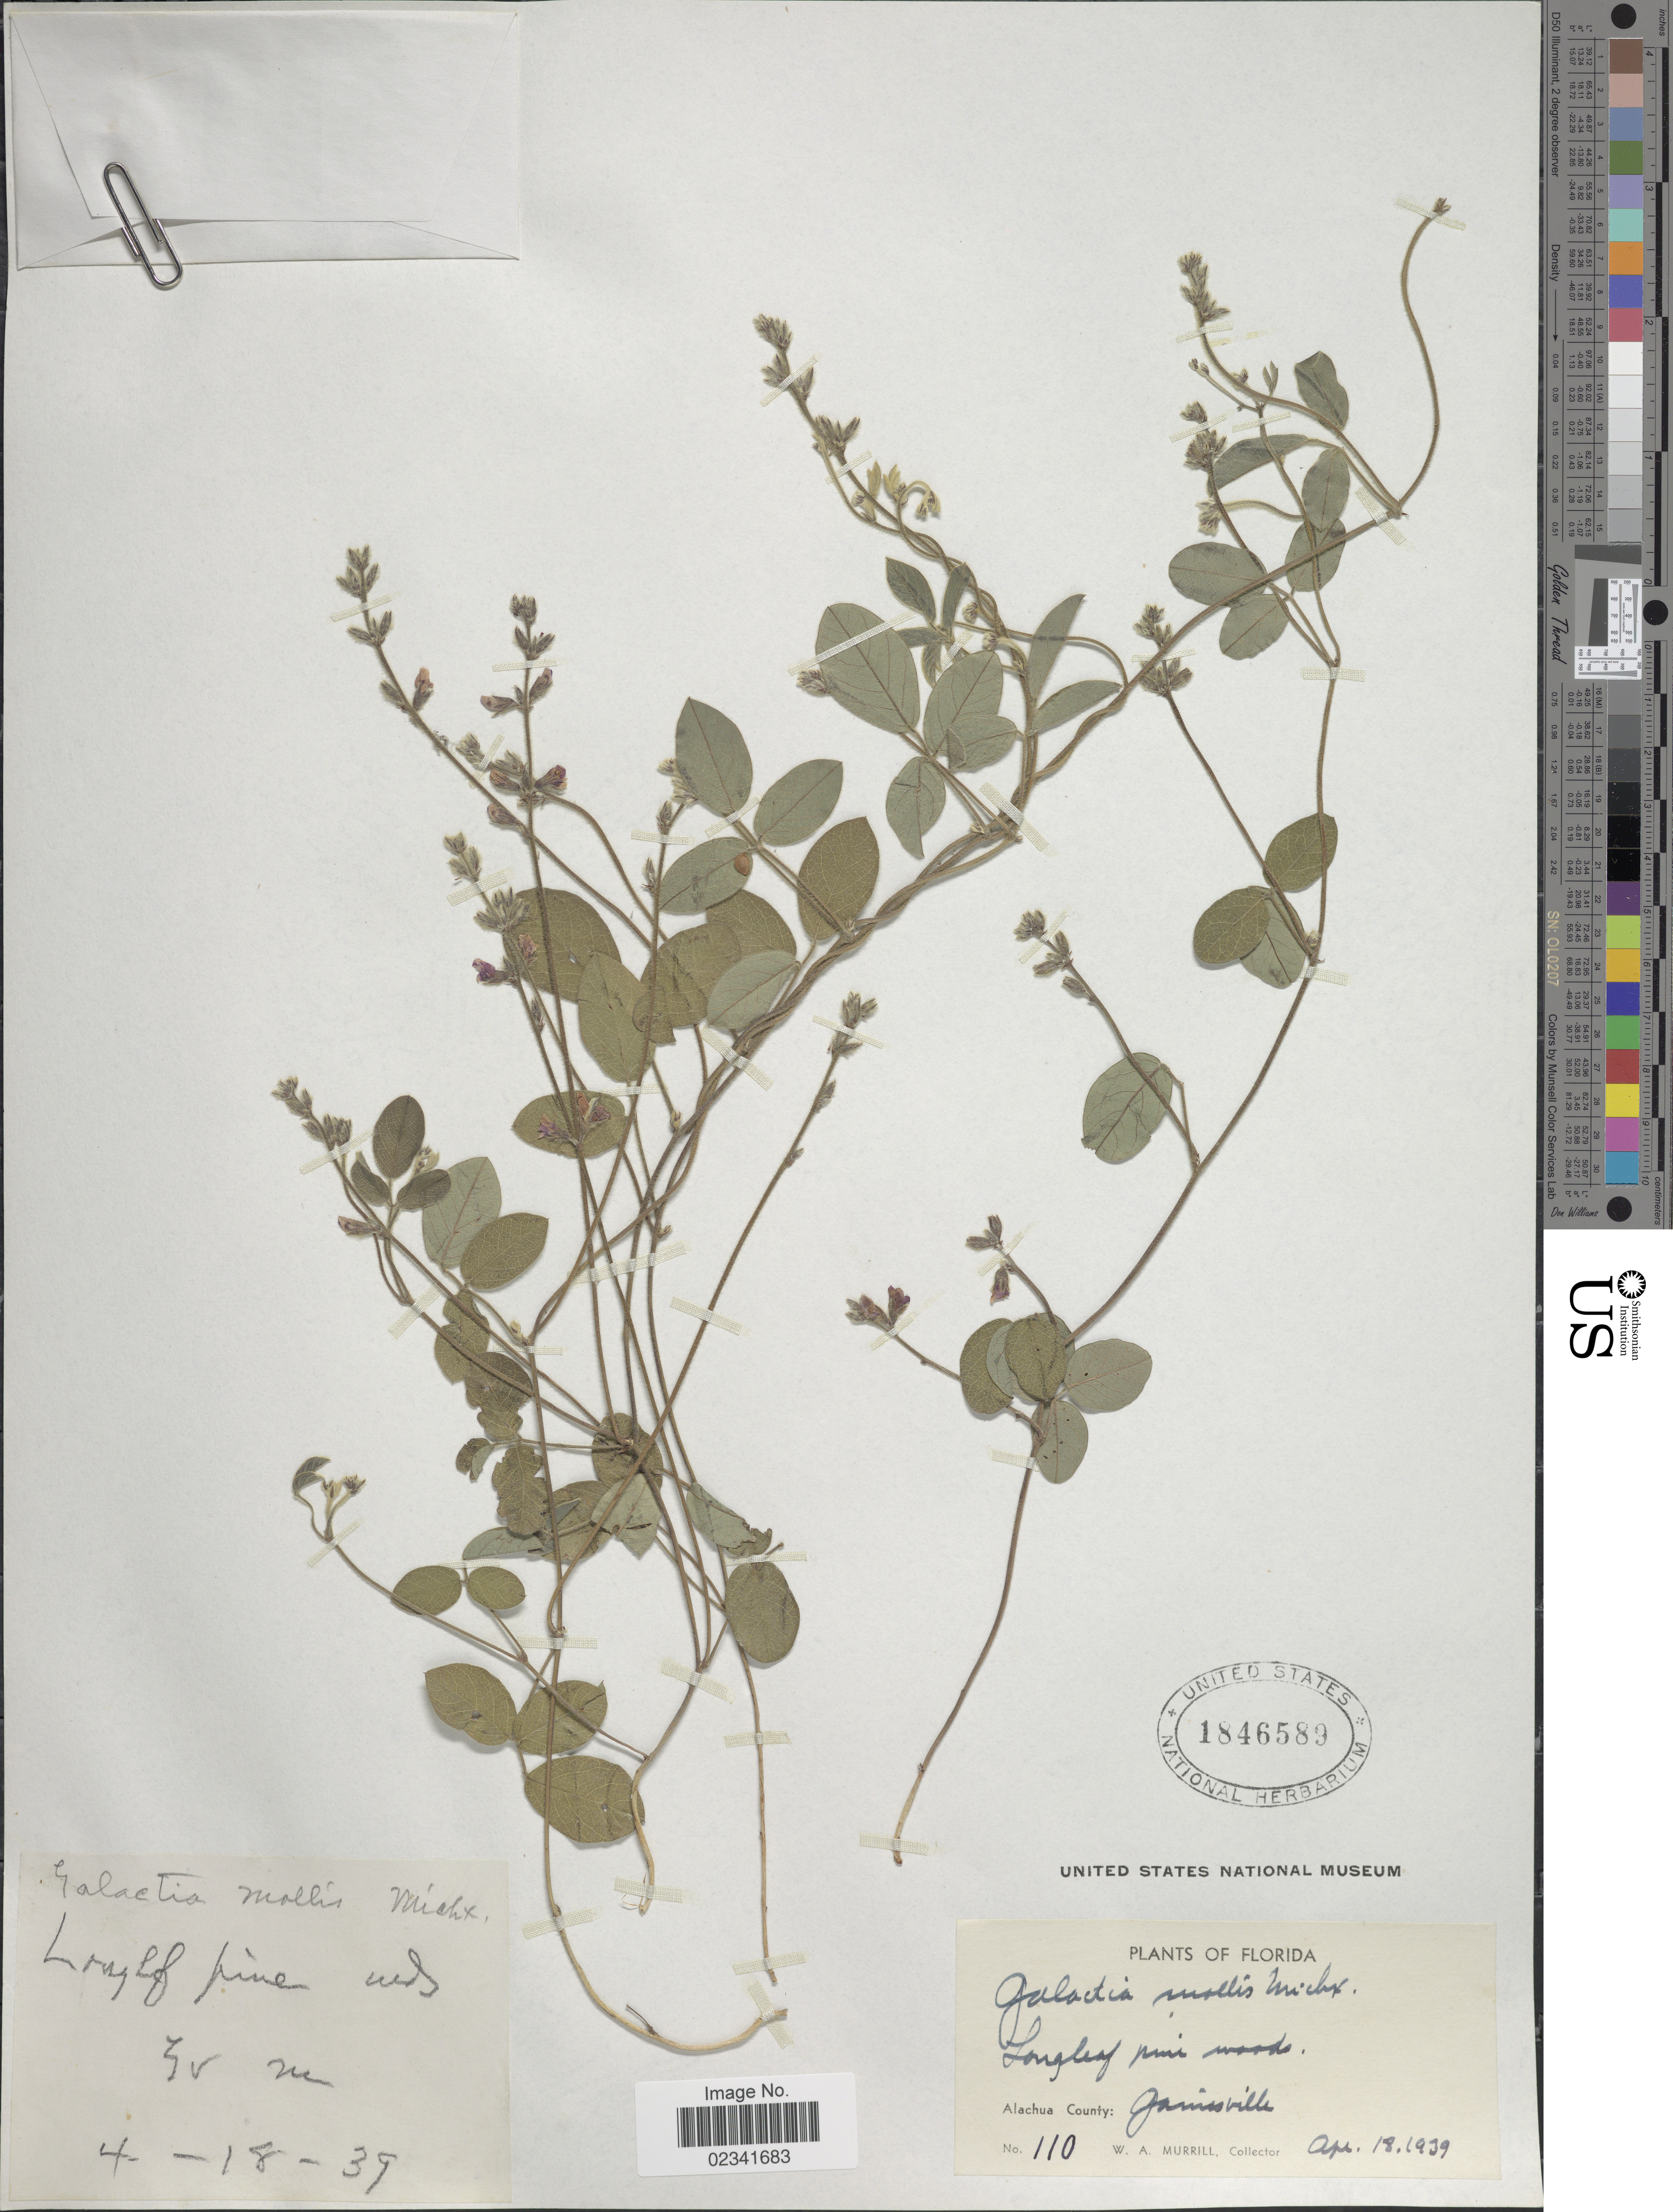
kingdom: Plantae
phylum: Tracheophyta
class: Magnoliopsida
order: Fabales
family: Fabaceae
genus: Galactia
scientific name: Galactia mollis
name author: Michx.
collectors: W. A. Murrill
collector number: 110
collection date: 1939-04-18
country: United States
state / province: Florida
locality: Alachua County: Jamesville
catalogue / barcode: US 1846589